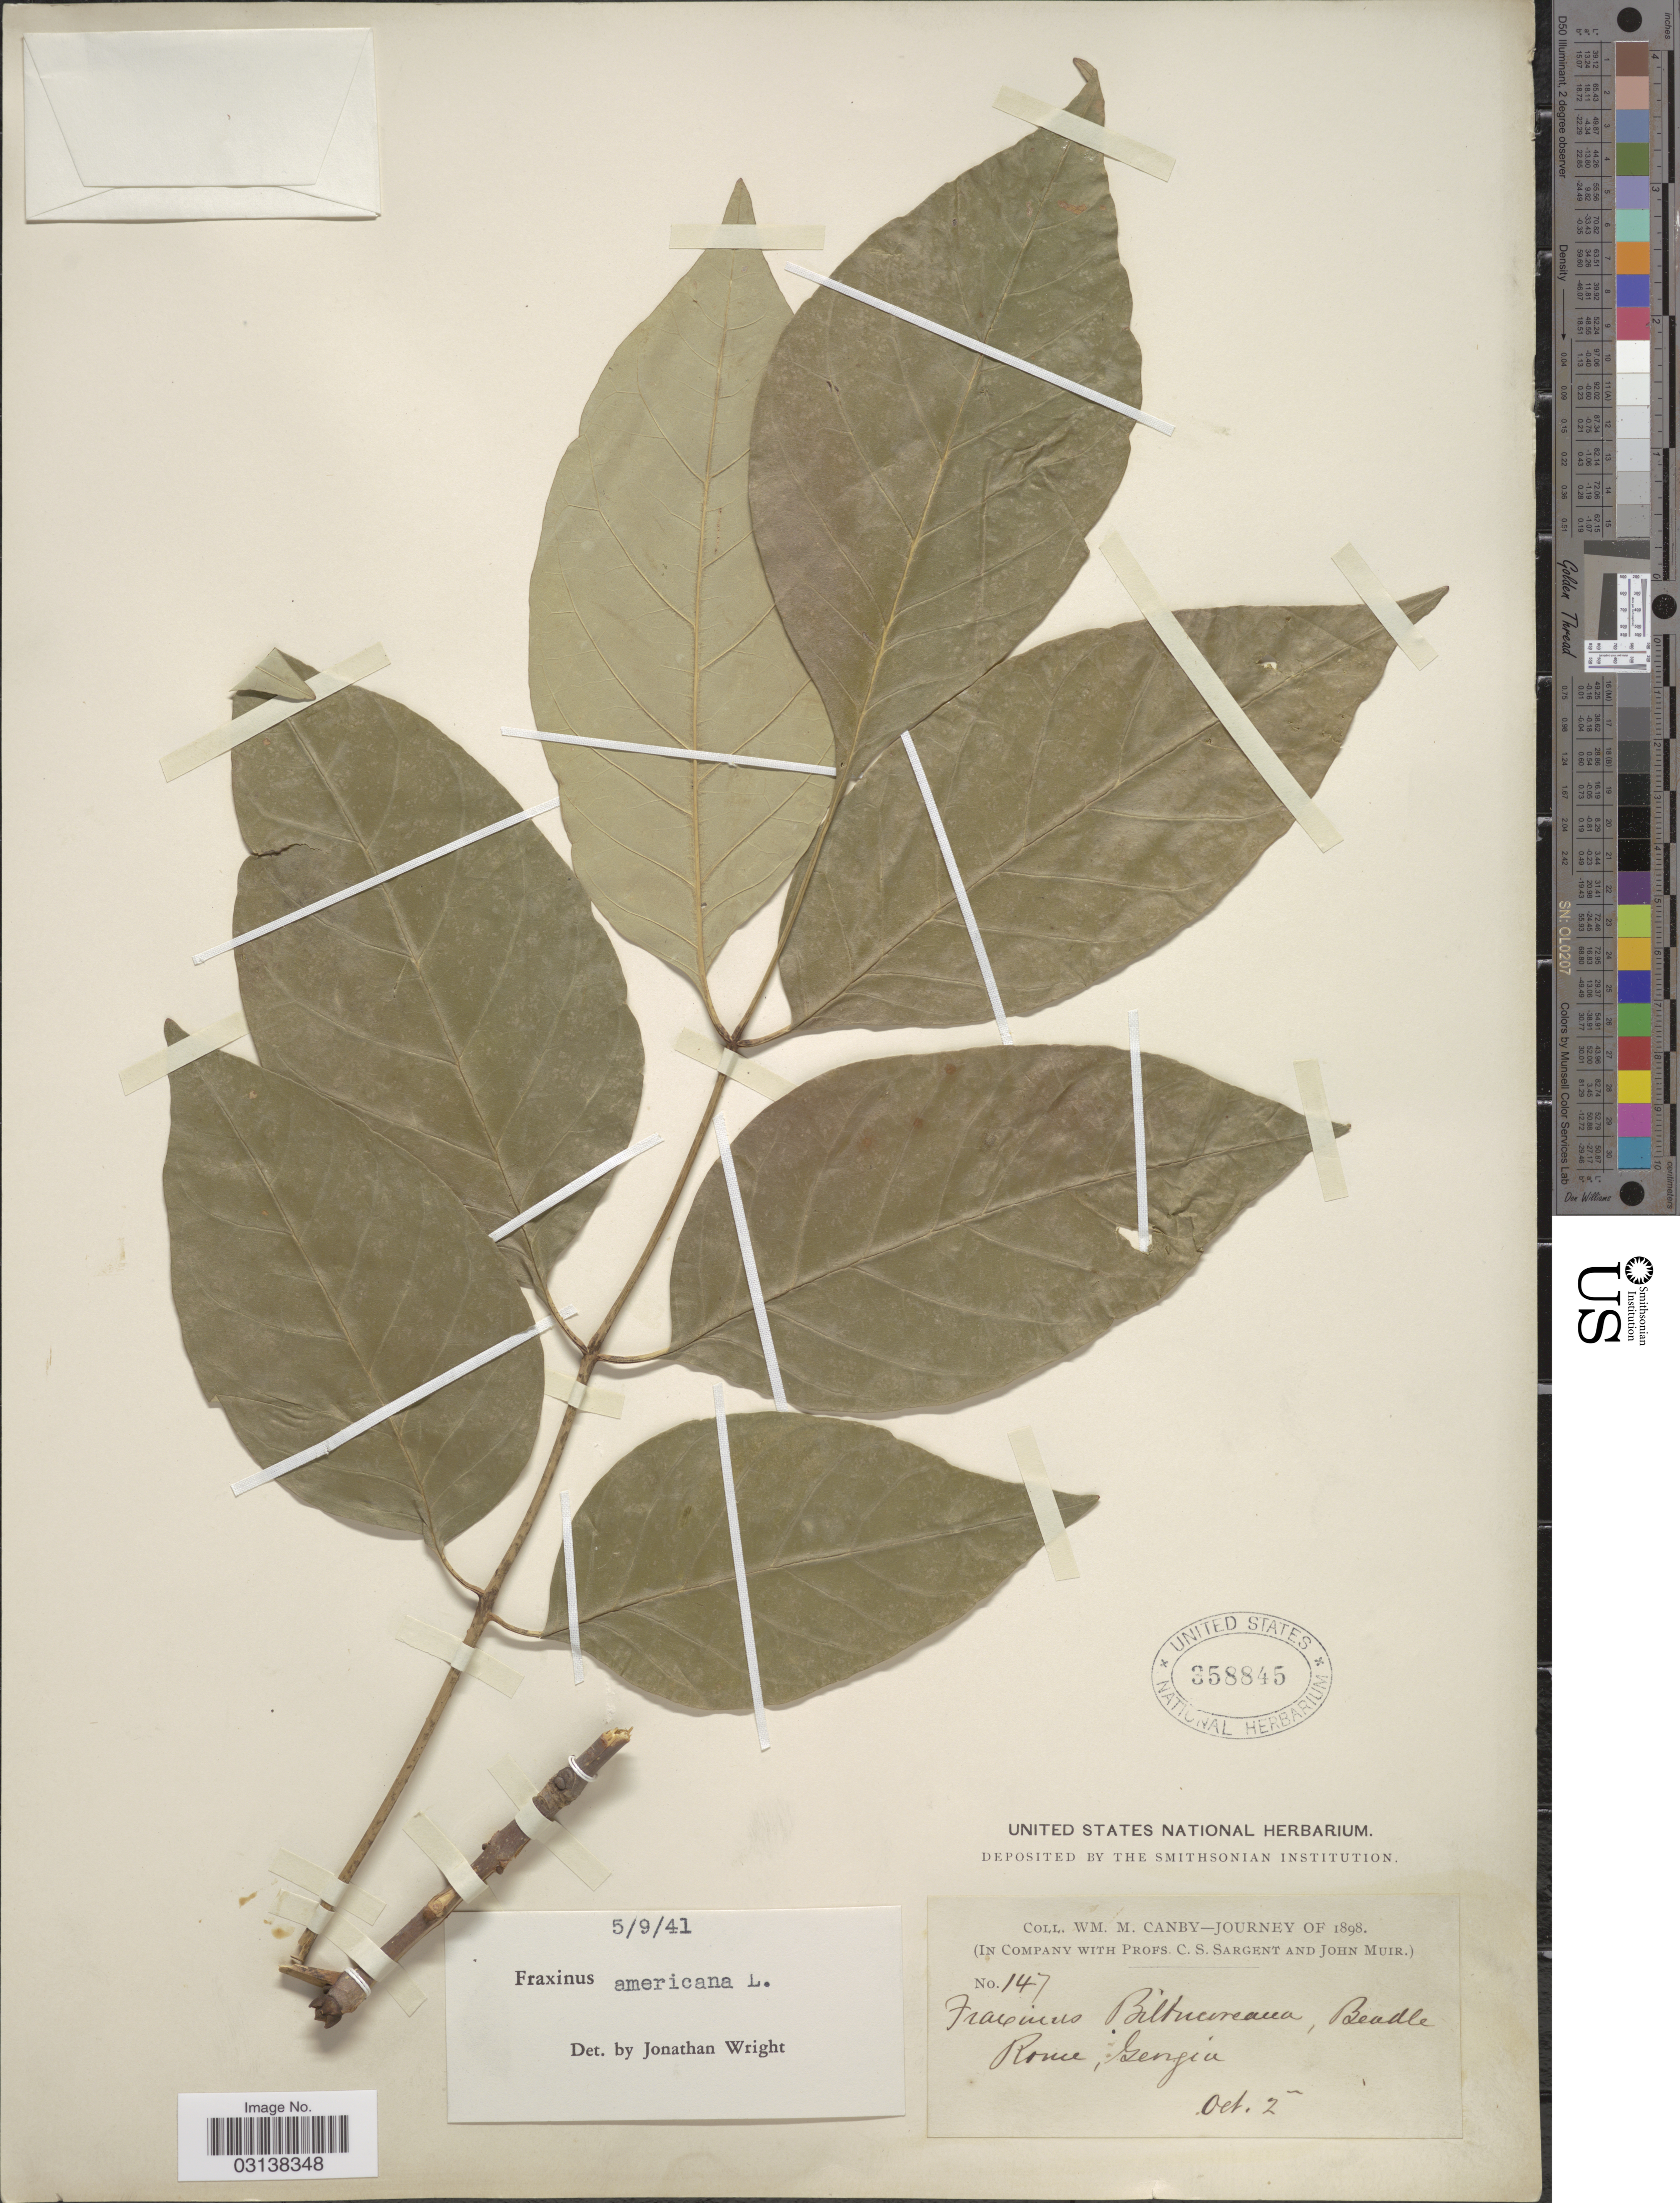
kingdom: Plantae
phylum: Tracheophyta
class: Magnoliopsida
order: Lamiales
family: Oleaceae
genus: Fraxinus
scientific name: Fraxinus americana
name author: L.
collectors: W. M. Canby, C. S. Sargent & J. Muir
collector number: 147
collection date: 1898-10-02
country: United States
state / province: Georgia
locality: Rome.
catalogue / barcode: US 358845